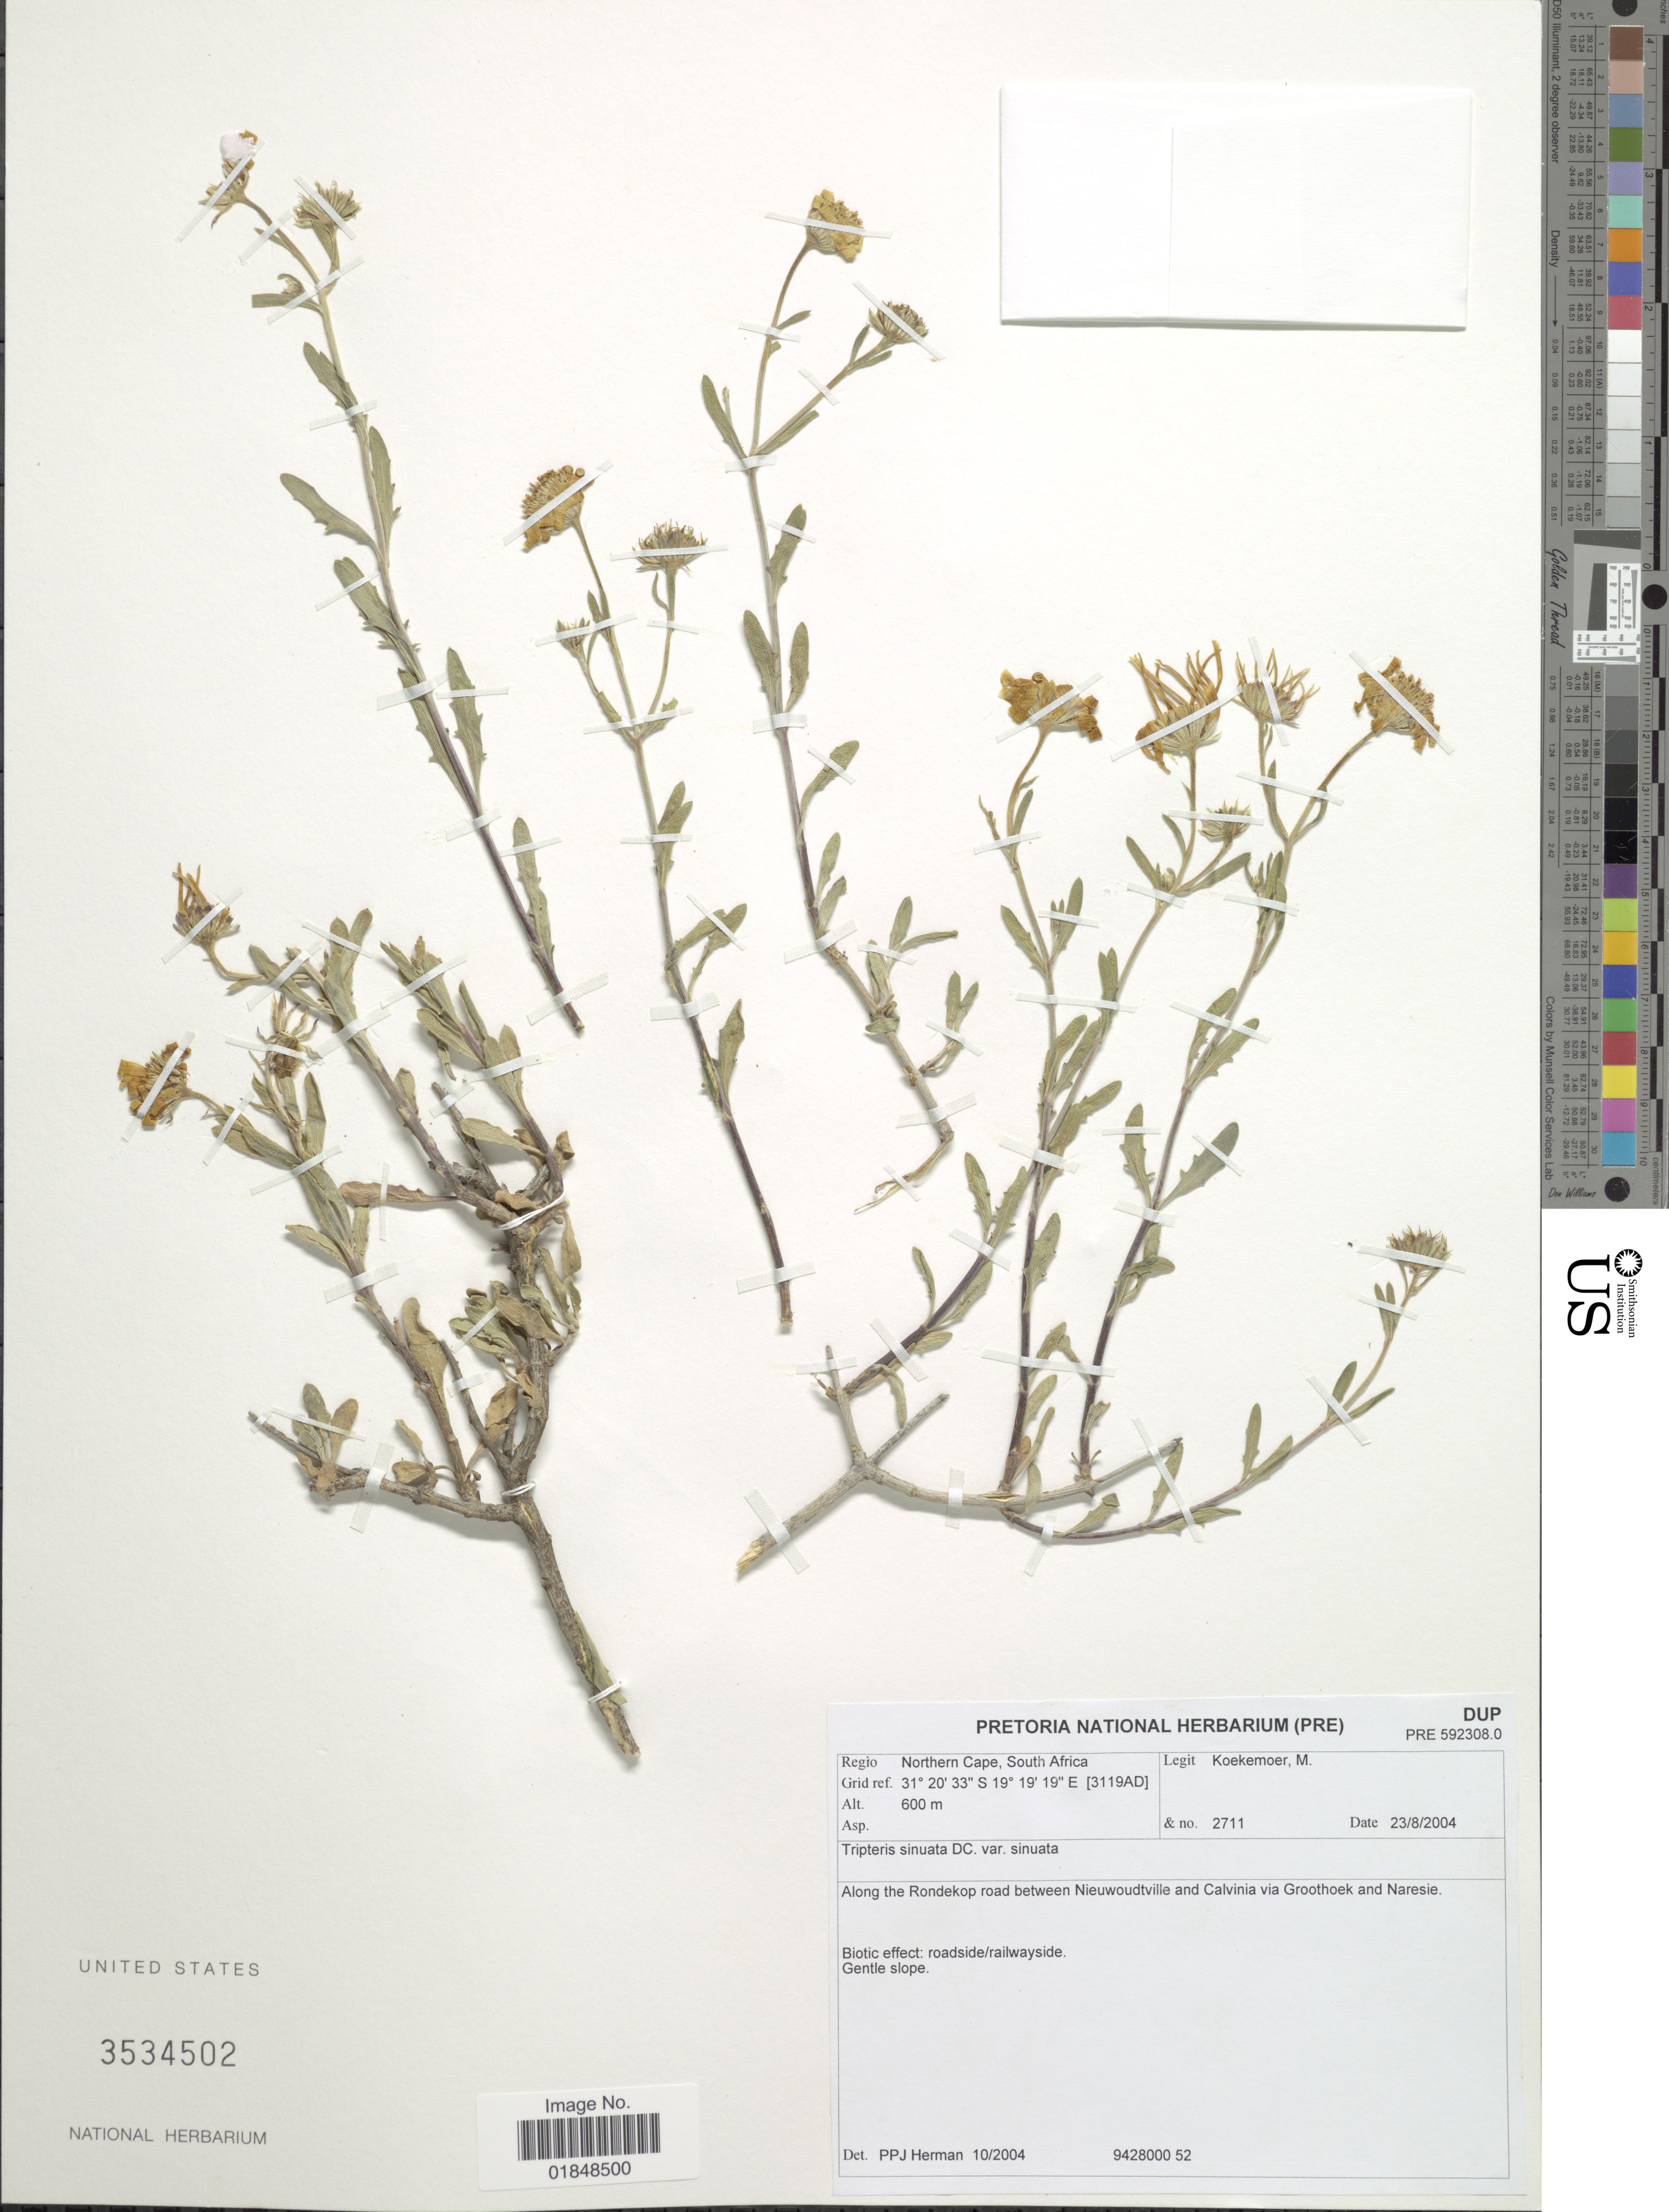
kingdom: Plantae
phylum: Tracheophyta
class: Magnoliopsida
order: Asterales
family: Asteraceae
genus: Tripteris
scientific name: Tripteris sinuata subsp. sinuata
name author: DC.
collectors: M. Koekemoer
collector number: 2711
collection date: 2004-08-23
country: South Africa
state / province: Northern Cape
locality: Along the Rondekop road between Nieuwoudtville and Calvinia via Groothoek and Naresie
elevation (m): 600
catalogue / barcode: US 3534502